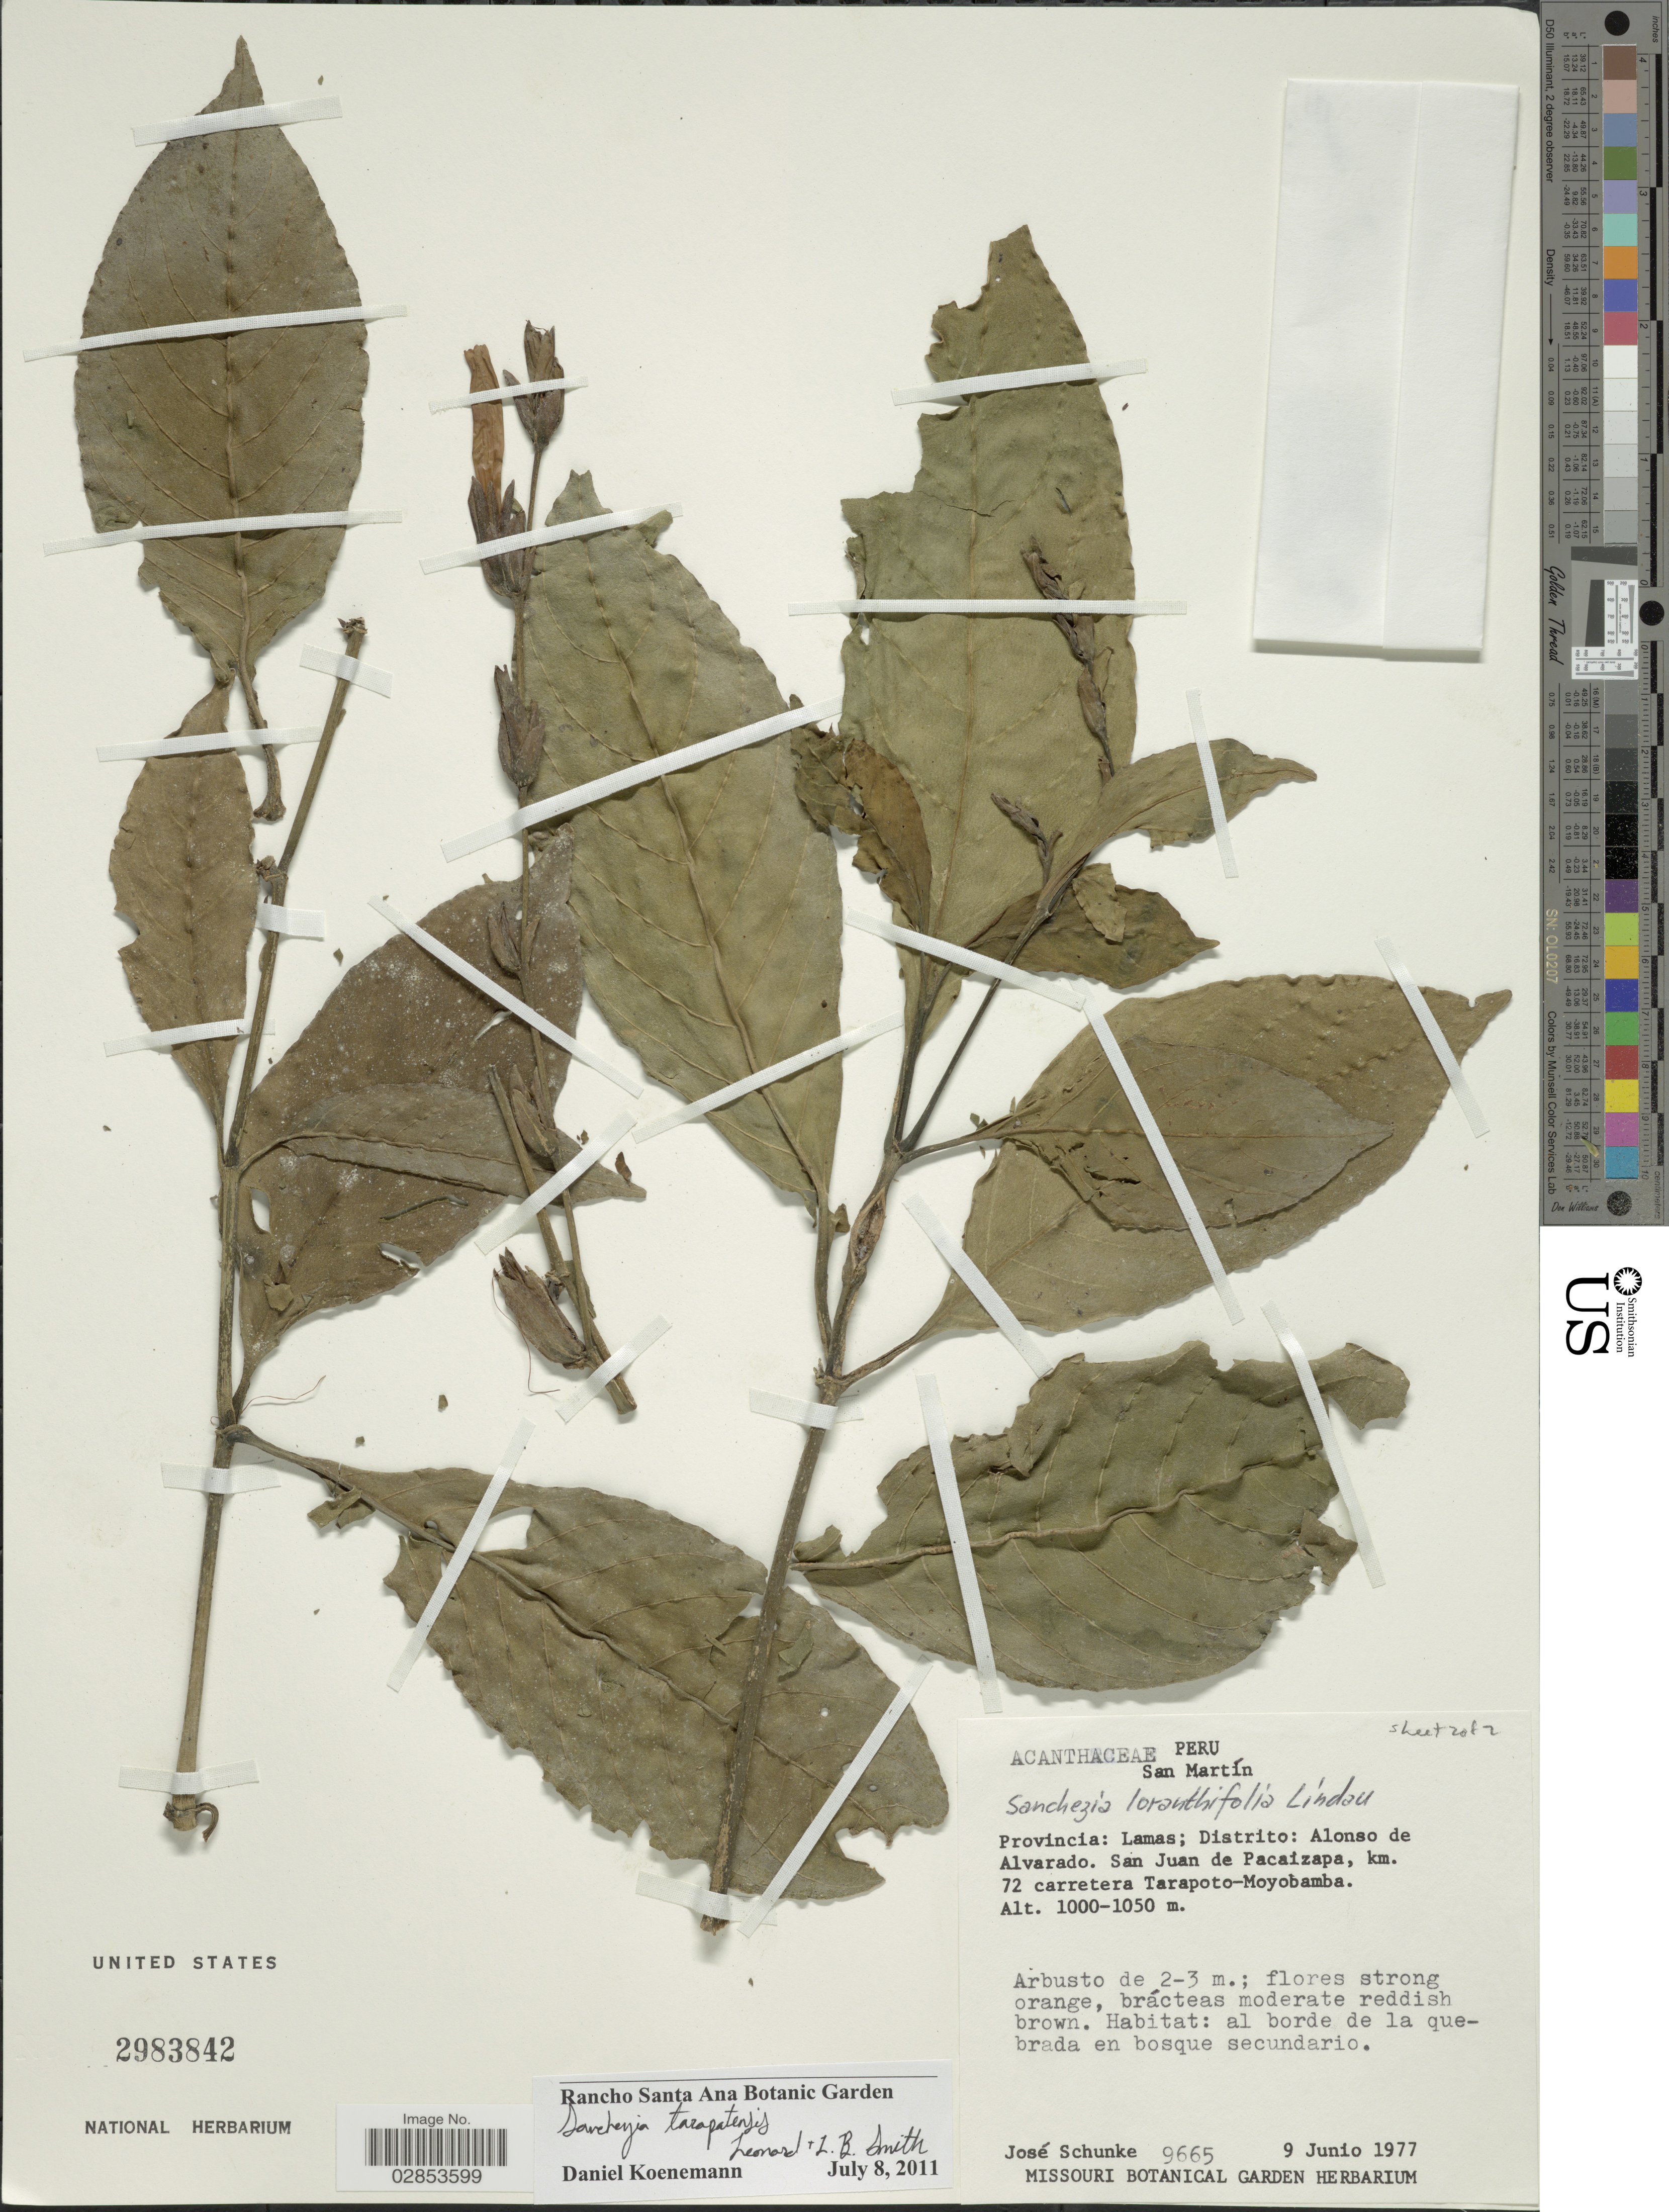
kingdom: Plantae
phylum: Tracheophyta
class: Magnoliopsida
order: Lamiales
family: Acanthaceae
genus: Sanchezia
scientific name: Sanchezia loranthifolia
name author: Lindau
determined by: Azevedo, Igor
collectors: J. M. Schunke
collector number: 9665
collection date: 1977-06-09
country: Peru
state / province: San Martín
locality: Provincia: Lamas; Distrito: Alonso de Alvarado. San Juan de Pacaizapa, km. 72 carretera Tarapoto-Moyobamba.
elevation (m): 1000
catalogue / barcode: US 2983842